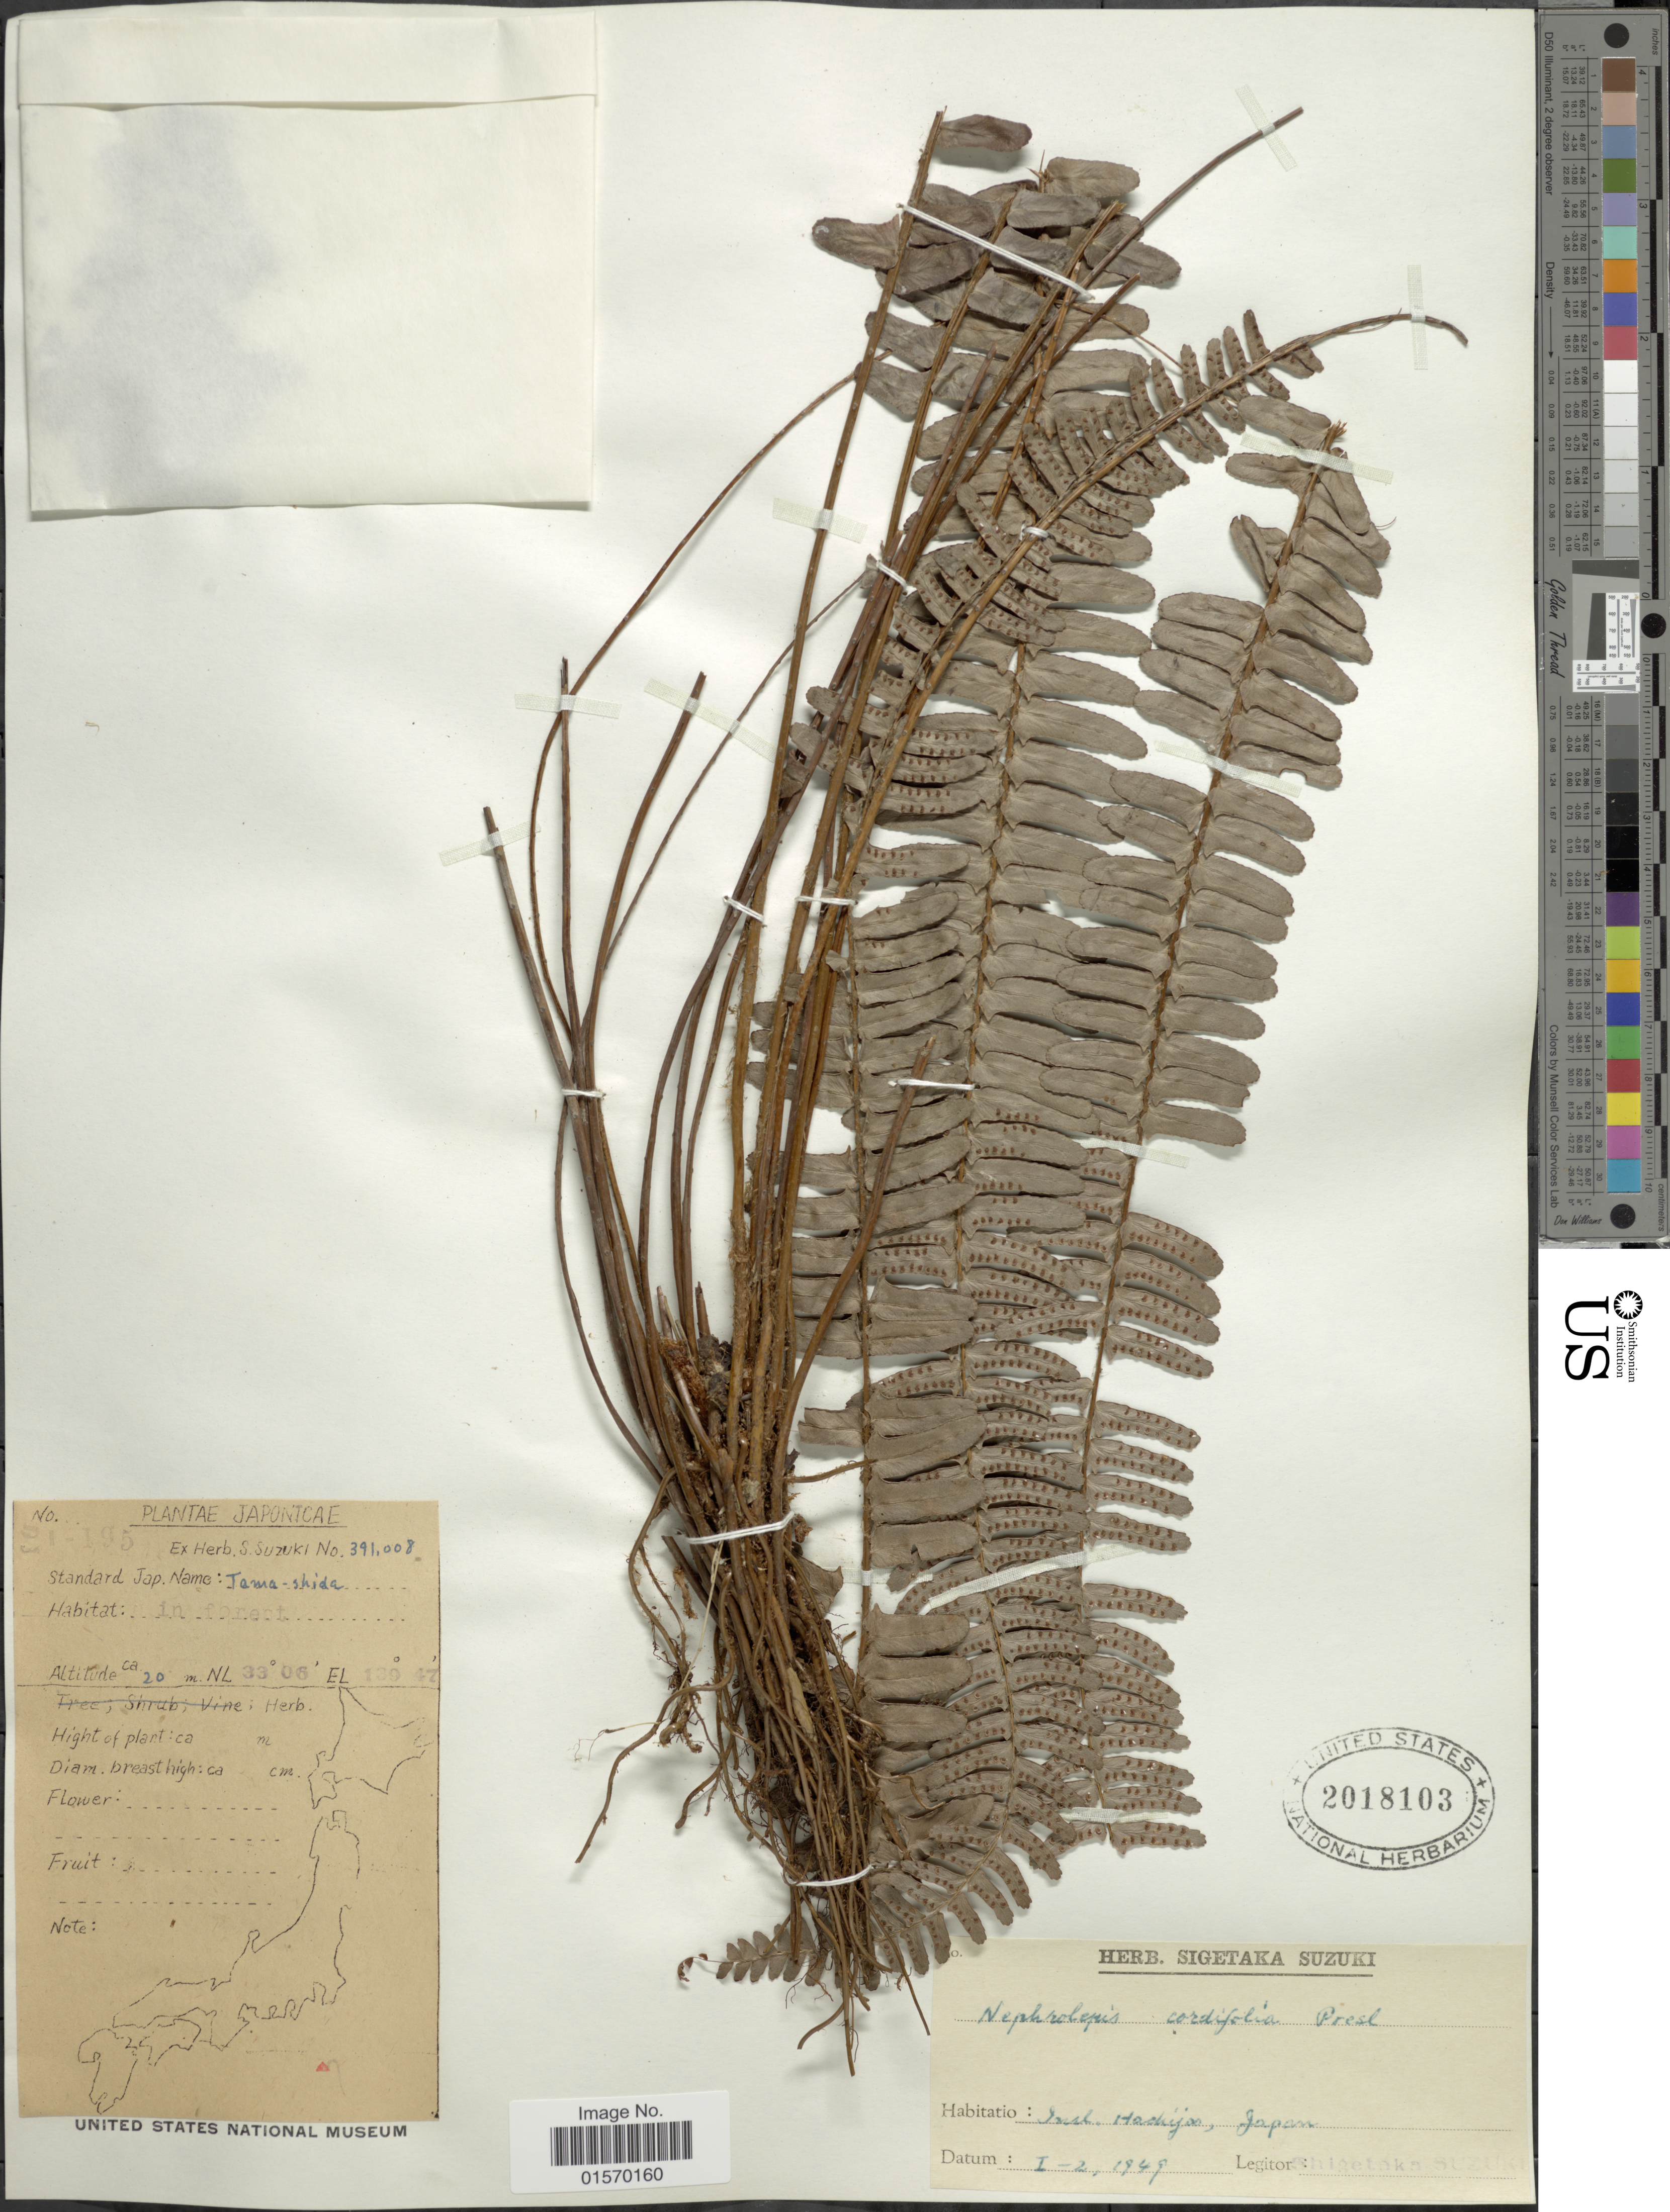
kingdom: Plantae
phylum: Tracheophyta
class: Polypodiopsida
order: Polypodiales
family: Nephrolepidaceae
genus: Nephrolepis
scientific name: Nephrolepis cordifolia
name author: (L.) C. Presl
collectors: S. Suzuki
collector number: S1-195/391008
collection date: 1949-01-02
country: Japan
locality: Insl. Hachijoo.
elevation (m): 20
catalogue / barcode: US 2018103